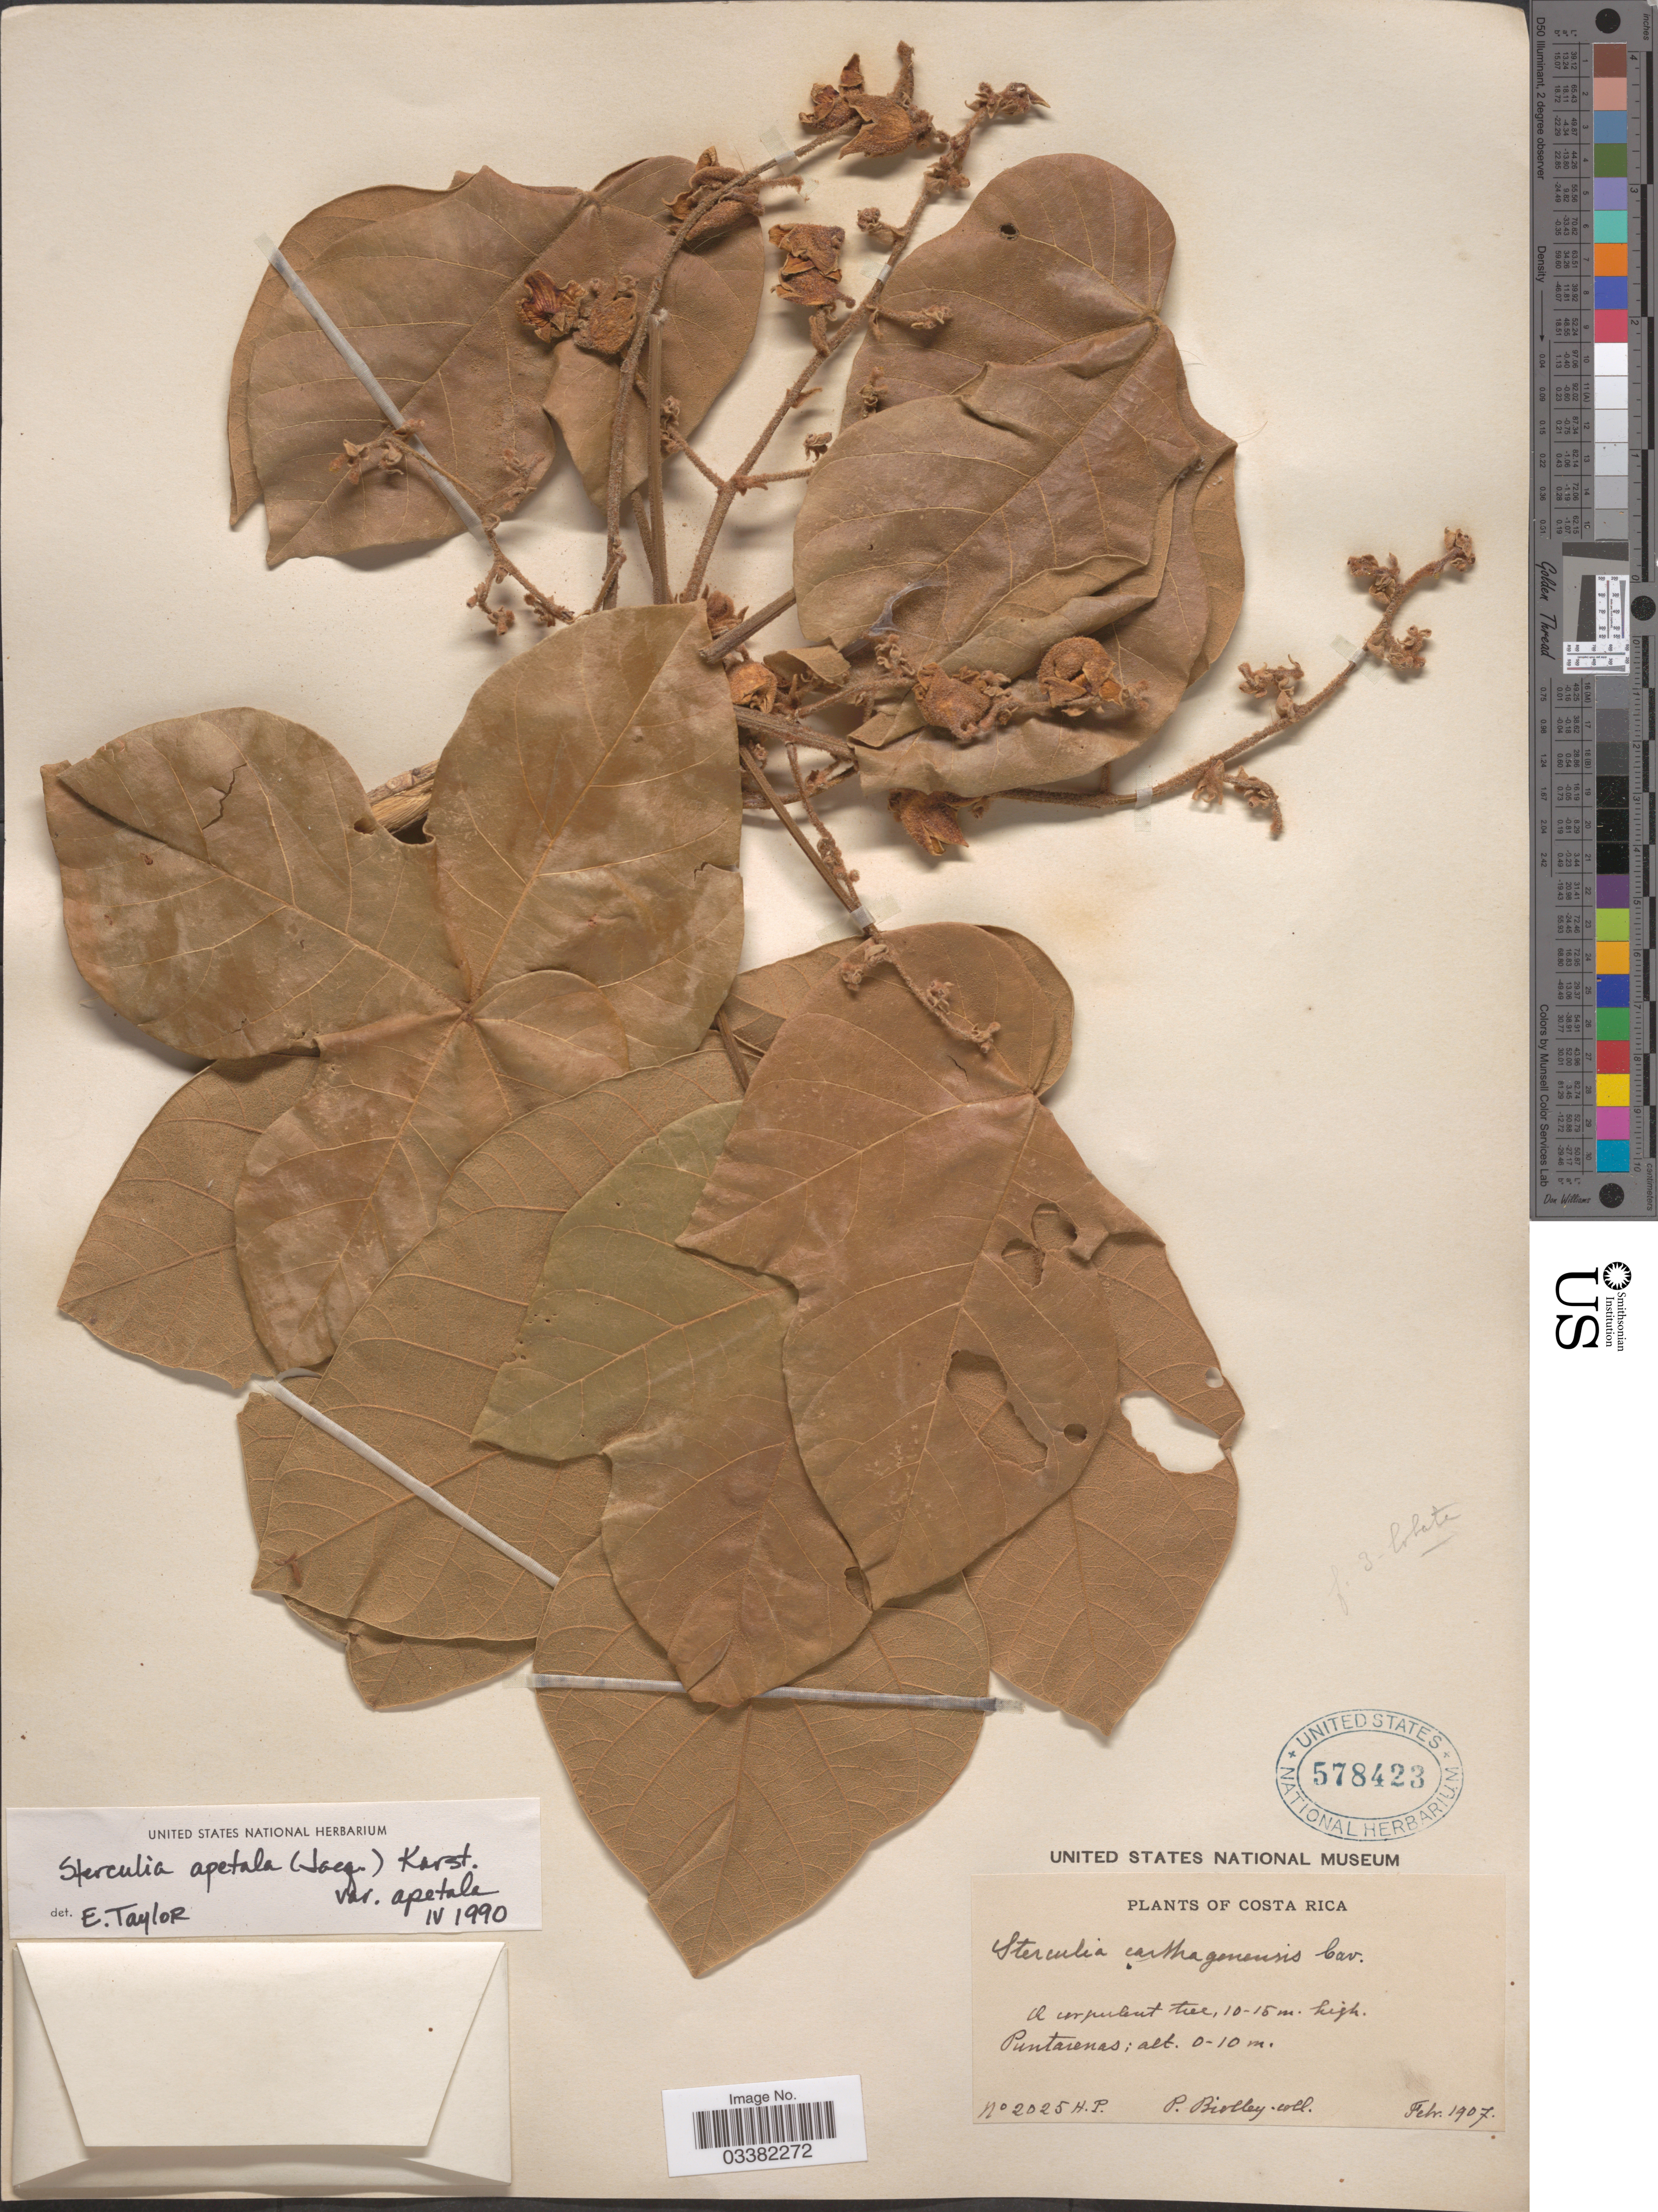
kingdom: Plantae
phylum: Tracheophyta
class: Magnoliopsida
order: Malvales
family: Malvaceae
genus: Sterculia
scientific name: Sterculia apetala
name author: (Jacq.) H. Karst.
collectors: P. Biolley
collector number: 2025H.P.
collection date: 1907-02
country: Costa Rica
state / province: Puntarenas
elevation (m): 0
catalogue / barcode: US 578423